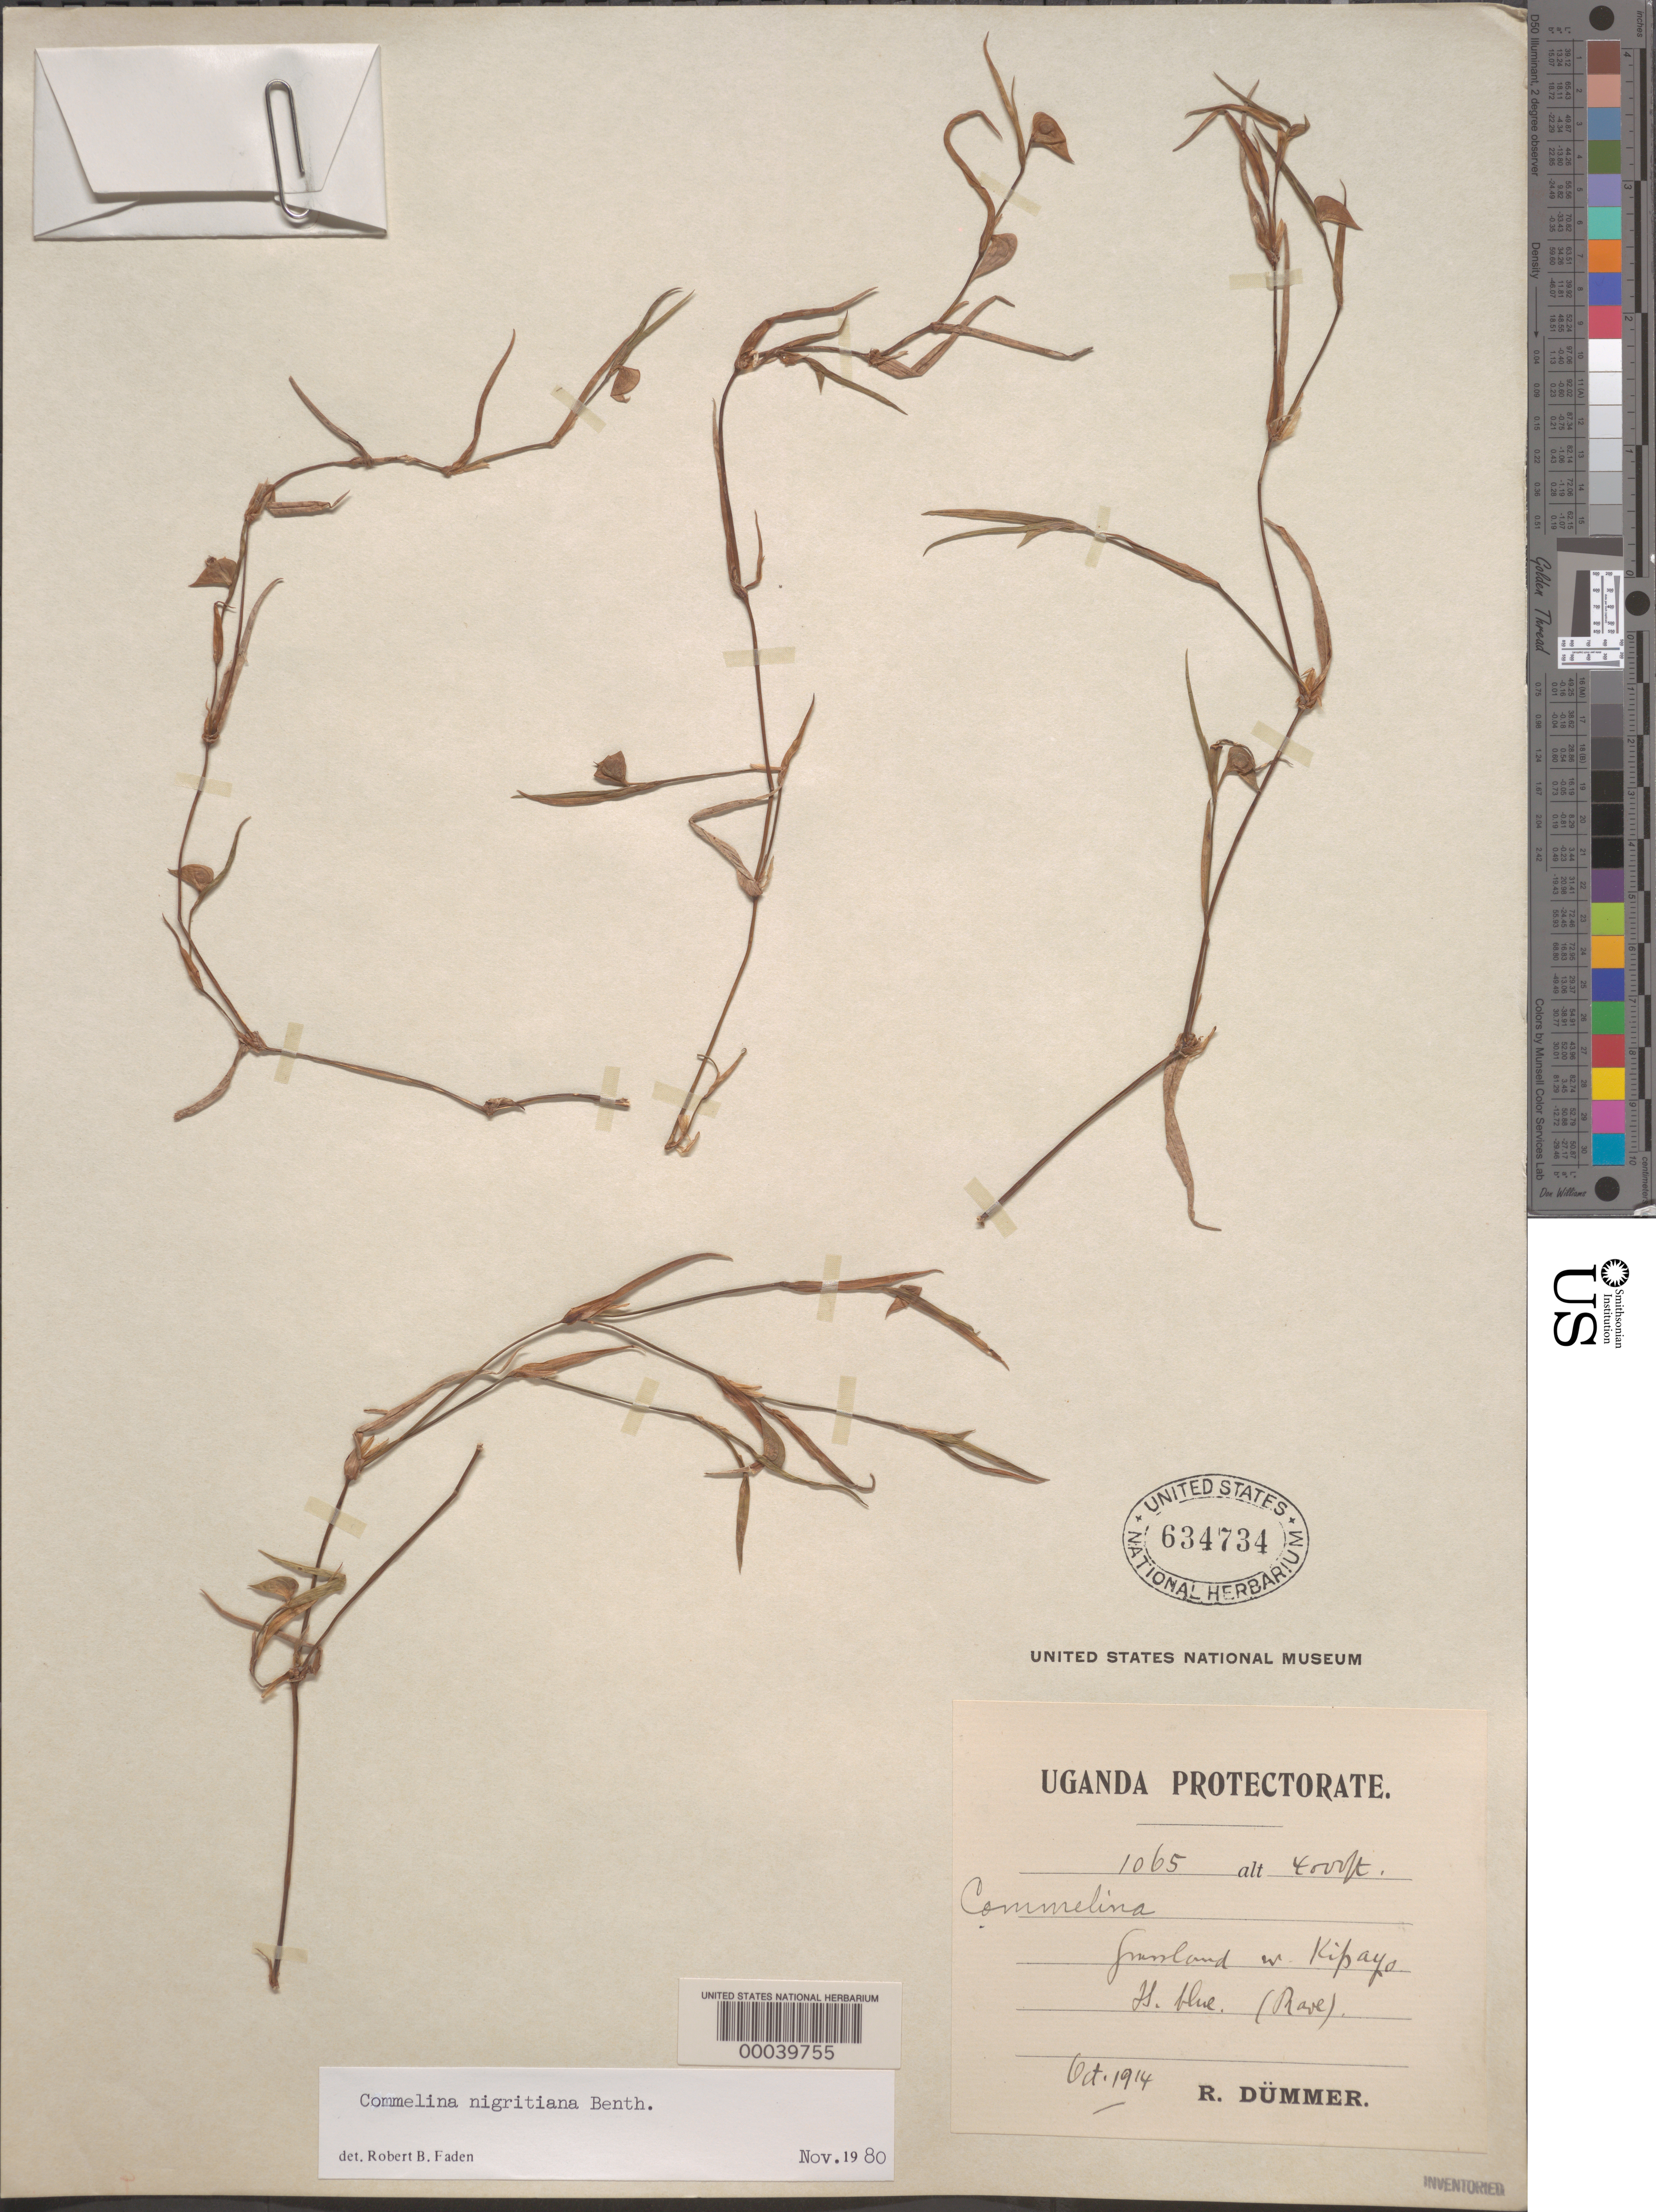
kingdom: Plantae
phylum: Tracheophyta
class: Liliopsida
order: Commelinales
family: Commelinaceae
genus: Commelina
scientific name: Commelina nigritana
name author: Benth.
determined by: Faden, Robert B., (US), Smithsonian Institution - National Museum of Natural History (UNITED STATES)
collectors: R. Dümmer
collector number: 1065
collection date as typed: Oct 1914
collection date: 1914-10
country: Uganda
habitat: Grassland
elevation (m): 1220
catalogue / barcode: US 634734